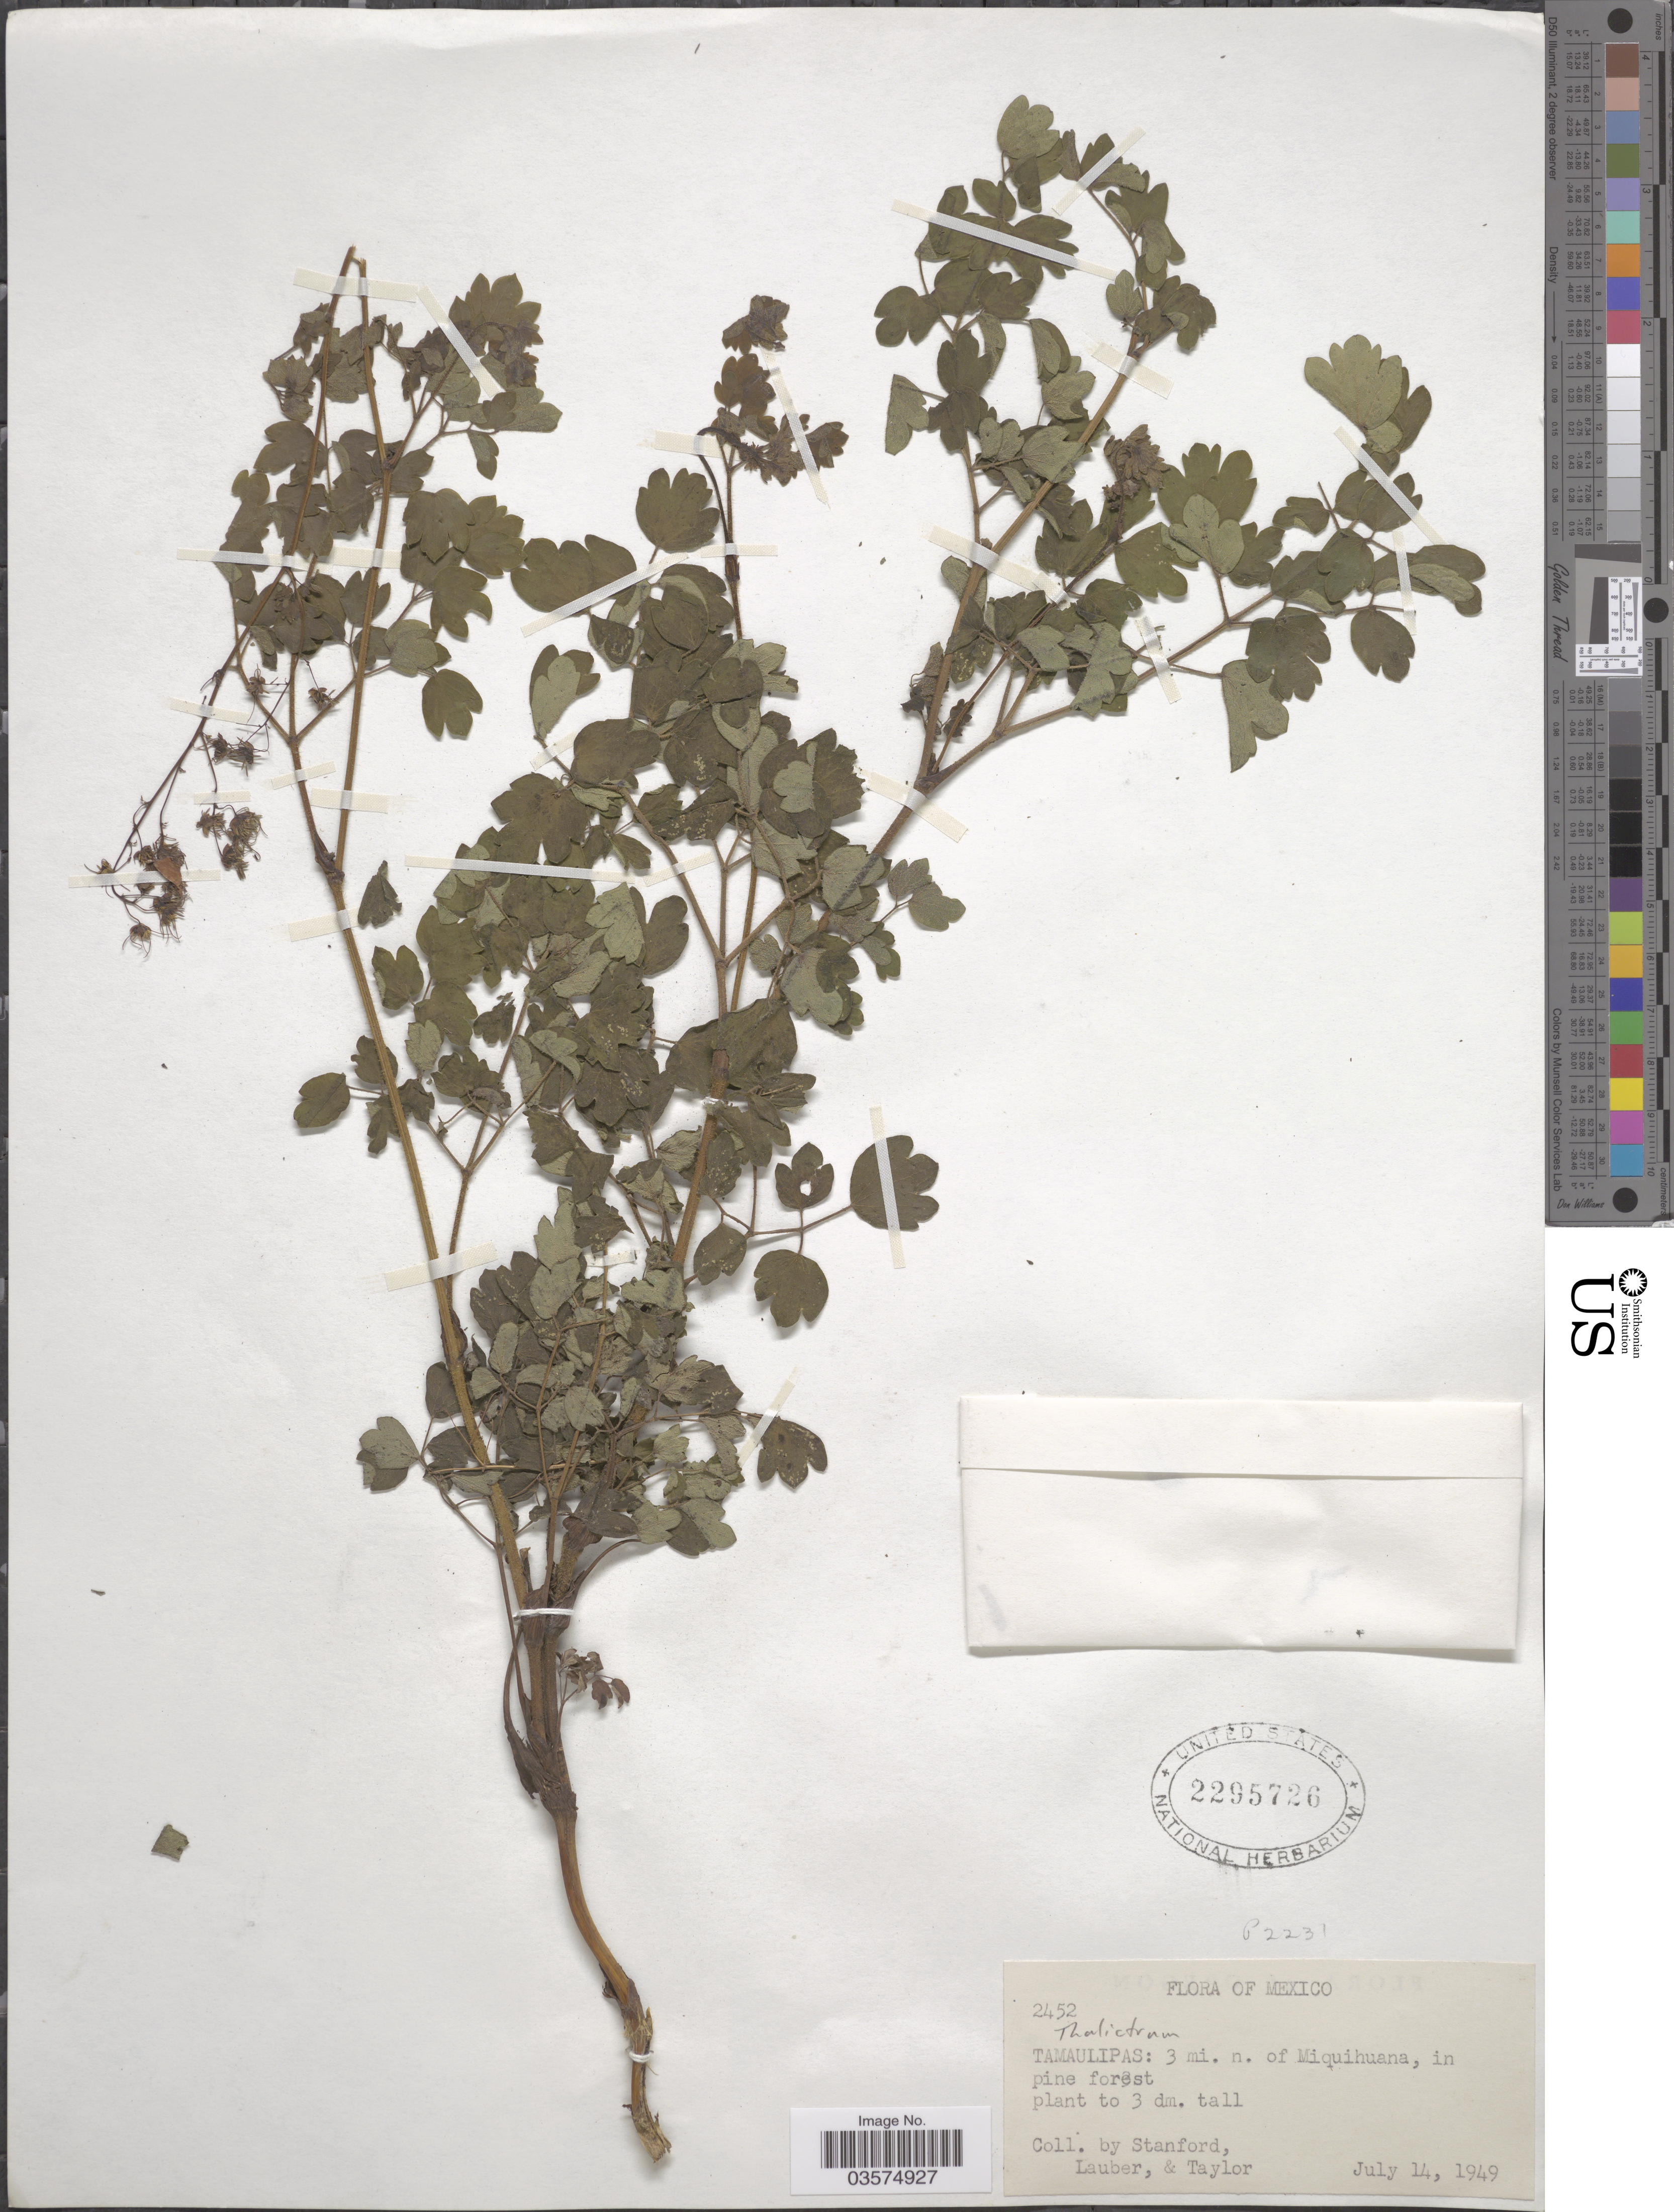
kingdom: Plantae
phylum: Tracheophyta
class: Magnoliopsida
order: Ranunculales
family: Ranunculaceae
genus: Thalictrum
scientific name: Thalictrum sp.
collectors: -. Stanford, Lauber, -- & -- Taylor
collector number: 2452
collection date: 1949-07-14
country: Mexico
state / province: Tamaulipas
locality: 3 mi. n. of Miquihuana.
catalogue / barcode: US 2295726